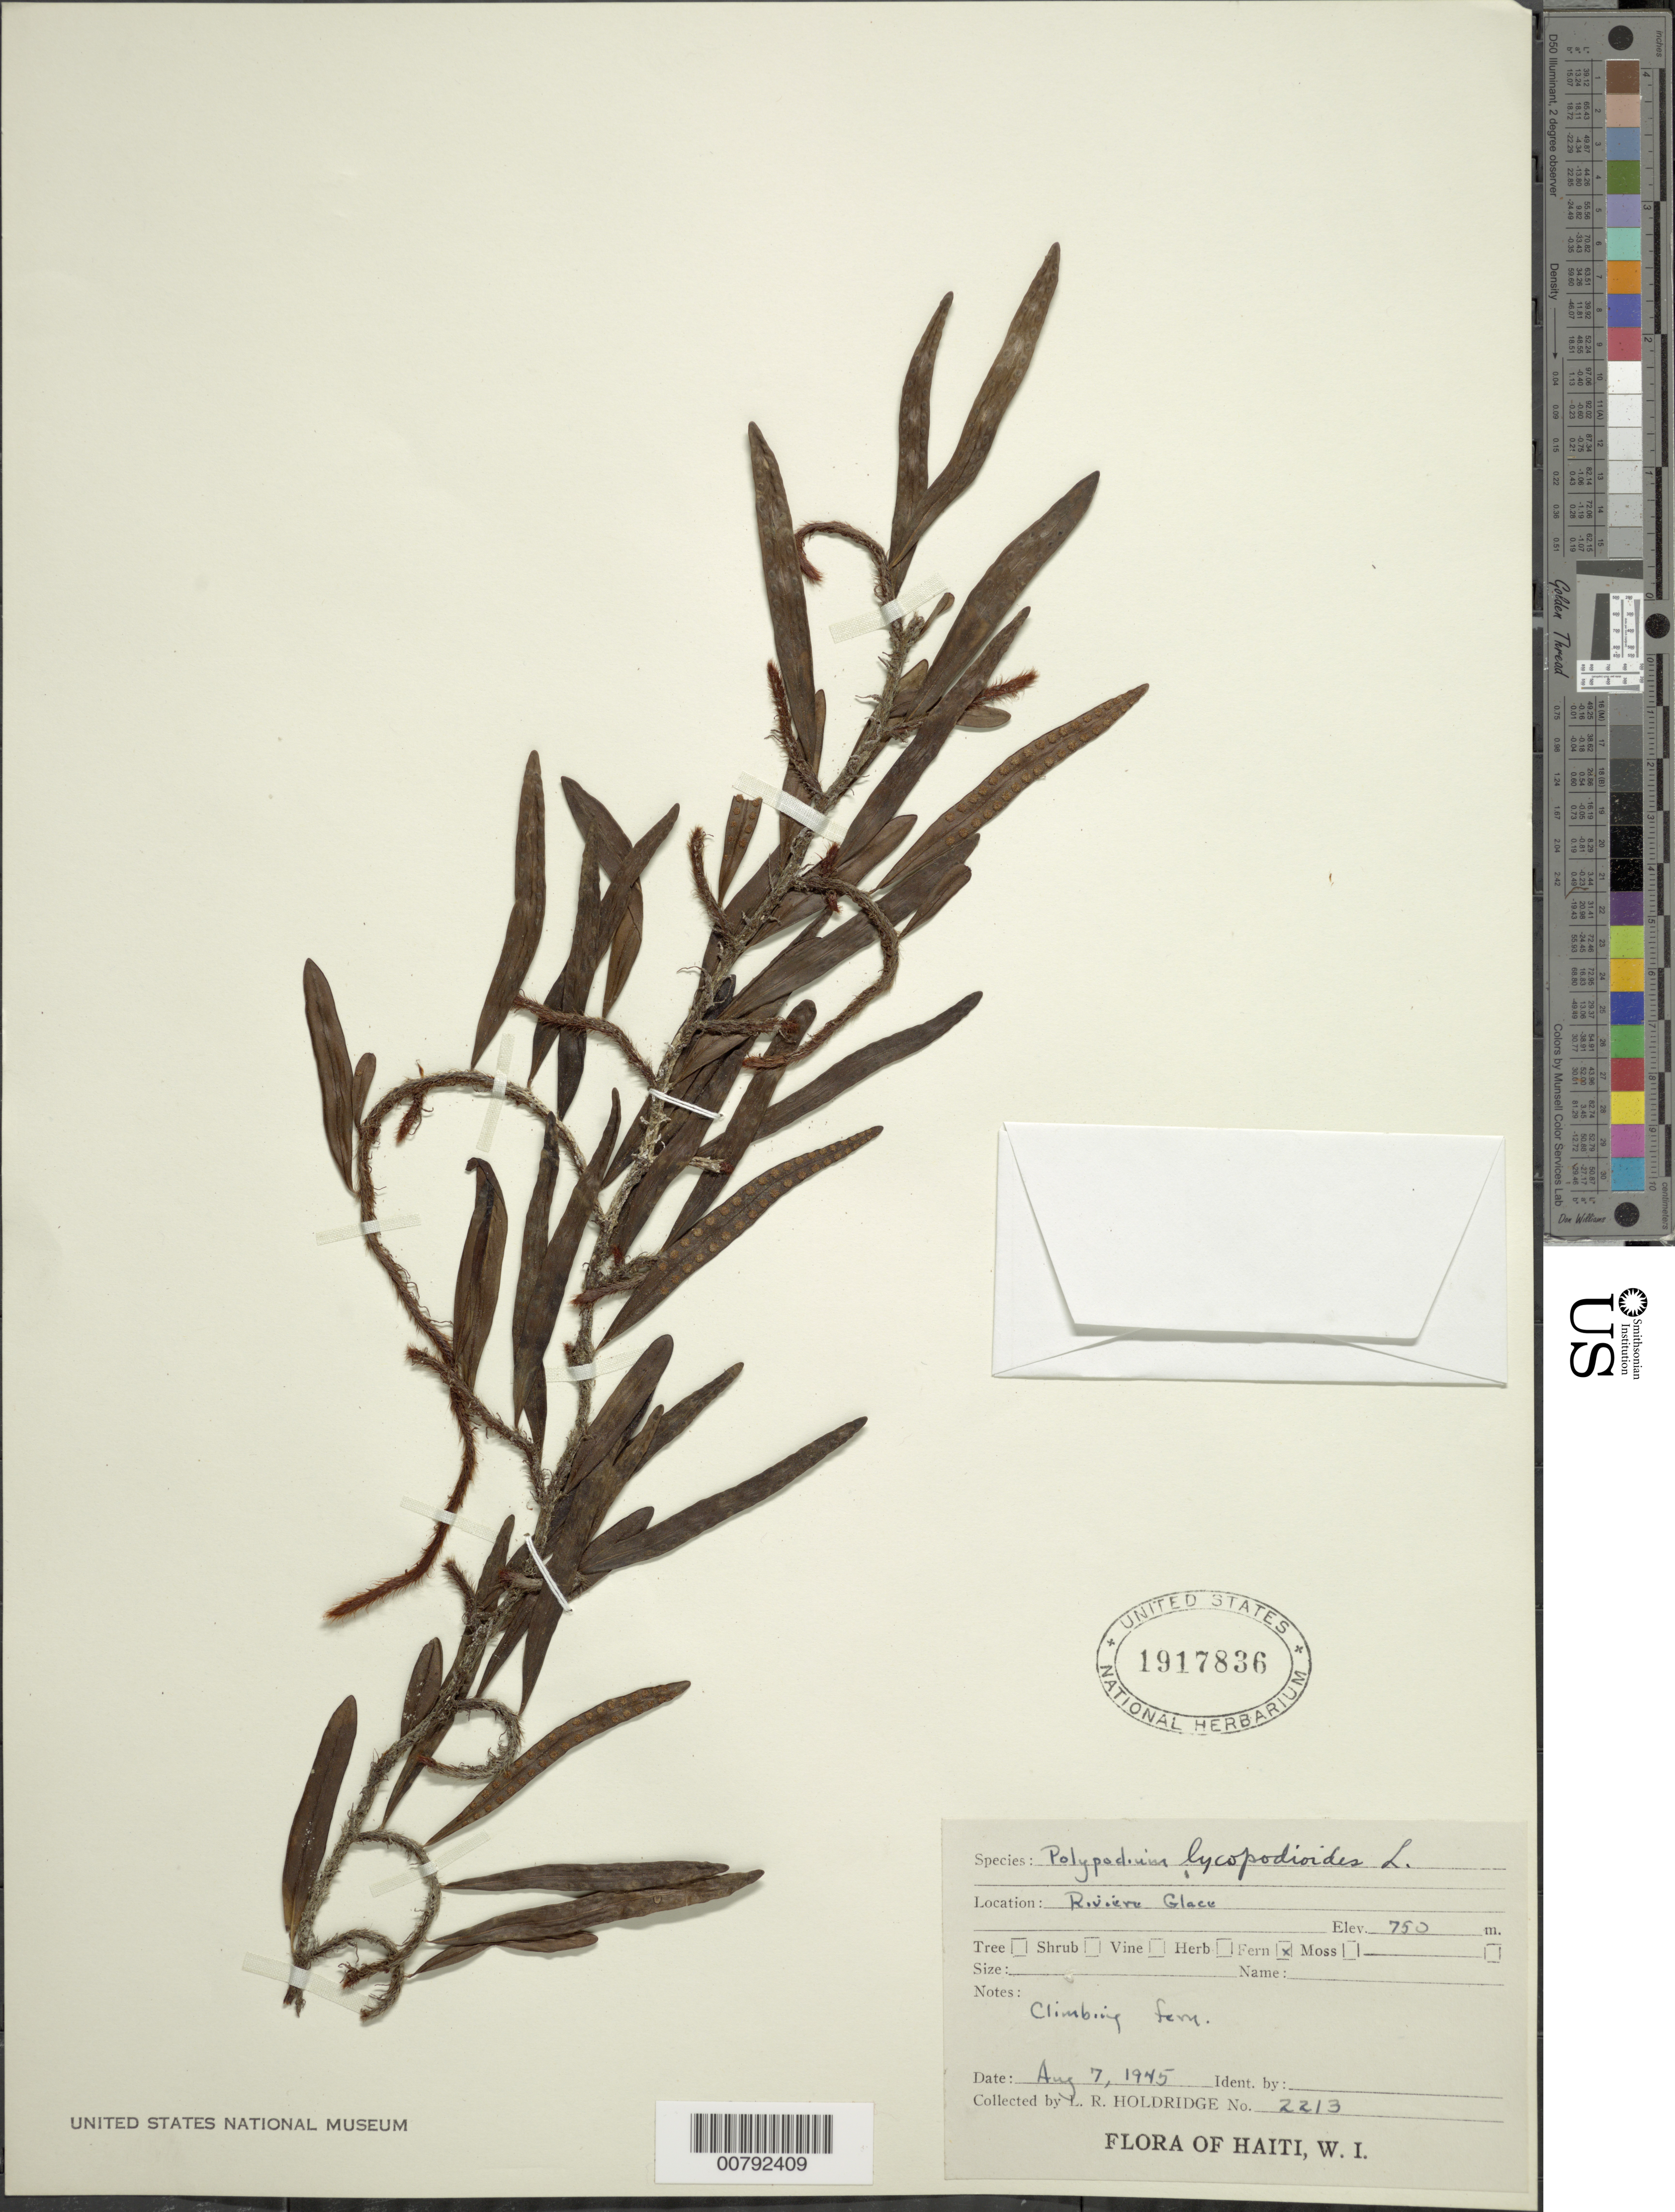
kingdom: Plantae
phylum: Tracheophyta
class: Polypodiopsida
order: Polypodiales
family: Polypodiaceae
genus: Microgramma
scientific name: Microgramma lycopodioides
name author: (L.) Copel.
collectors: L. Holdridge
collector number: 2213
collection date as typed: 07 Aug 1945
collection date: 1945-08-07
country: Haiti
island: Hispaniola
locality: Riviére Glace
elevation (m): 750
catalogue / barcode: US 1917836